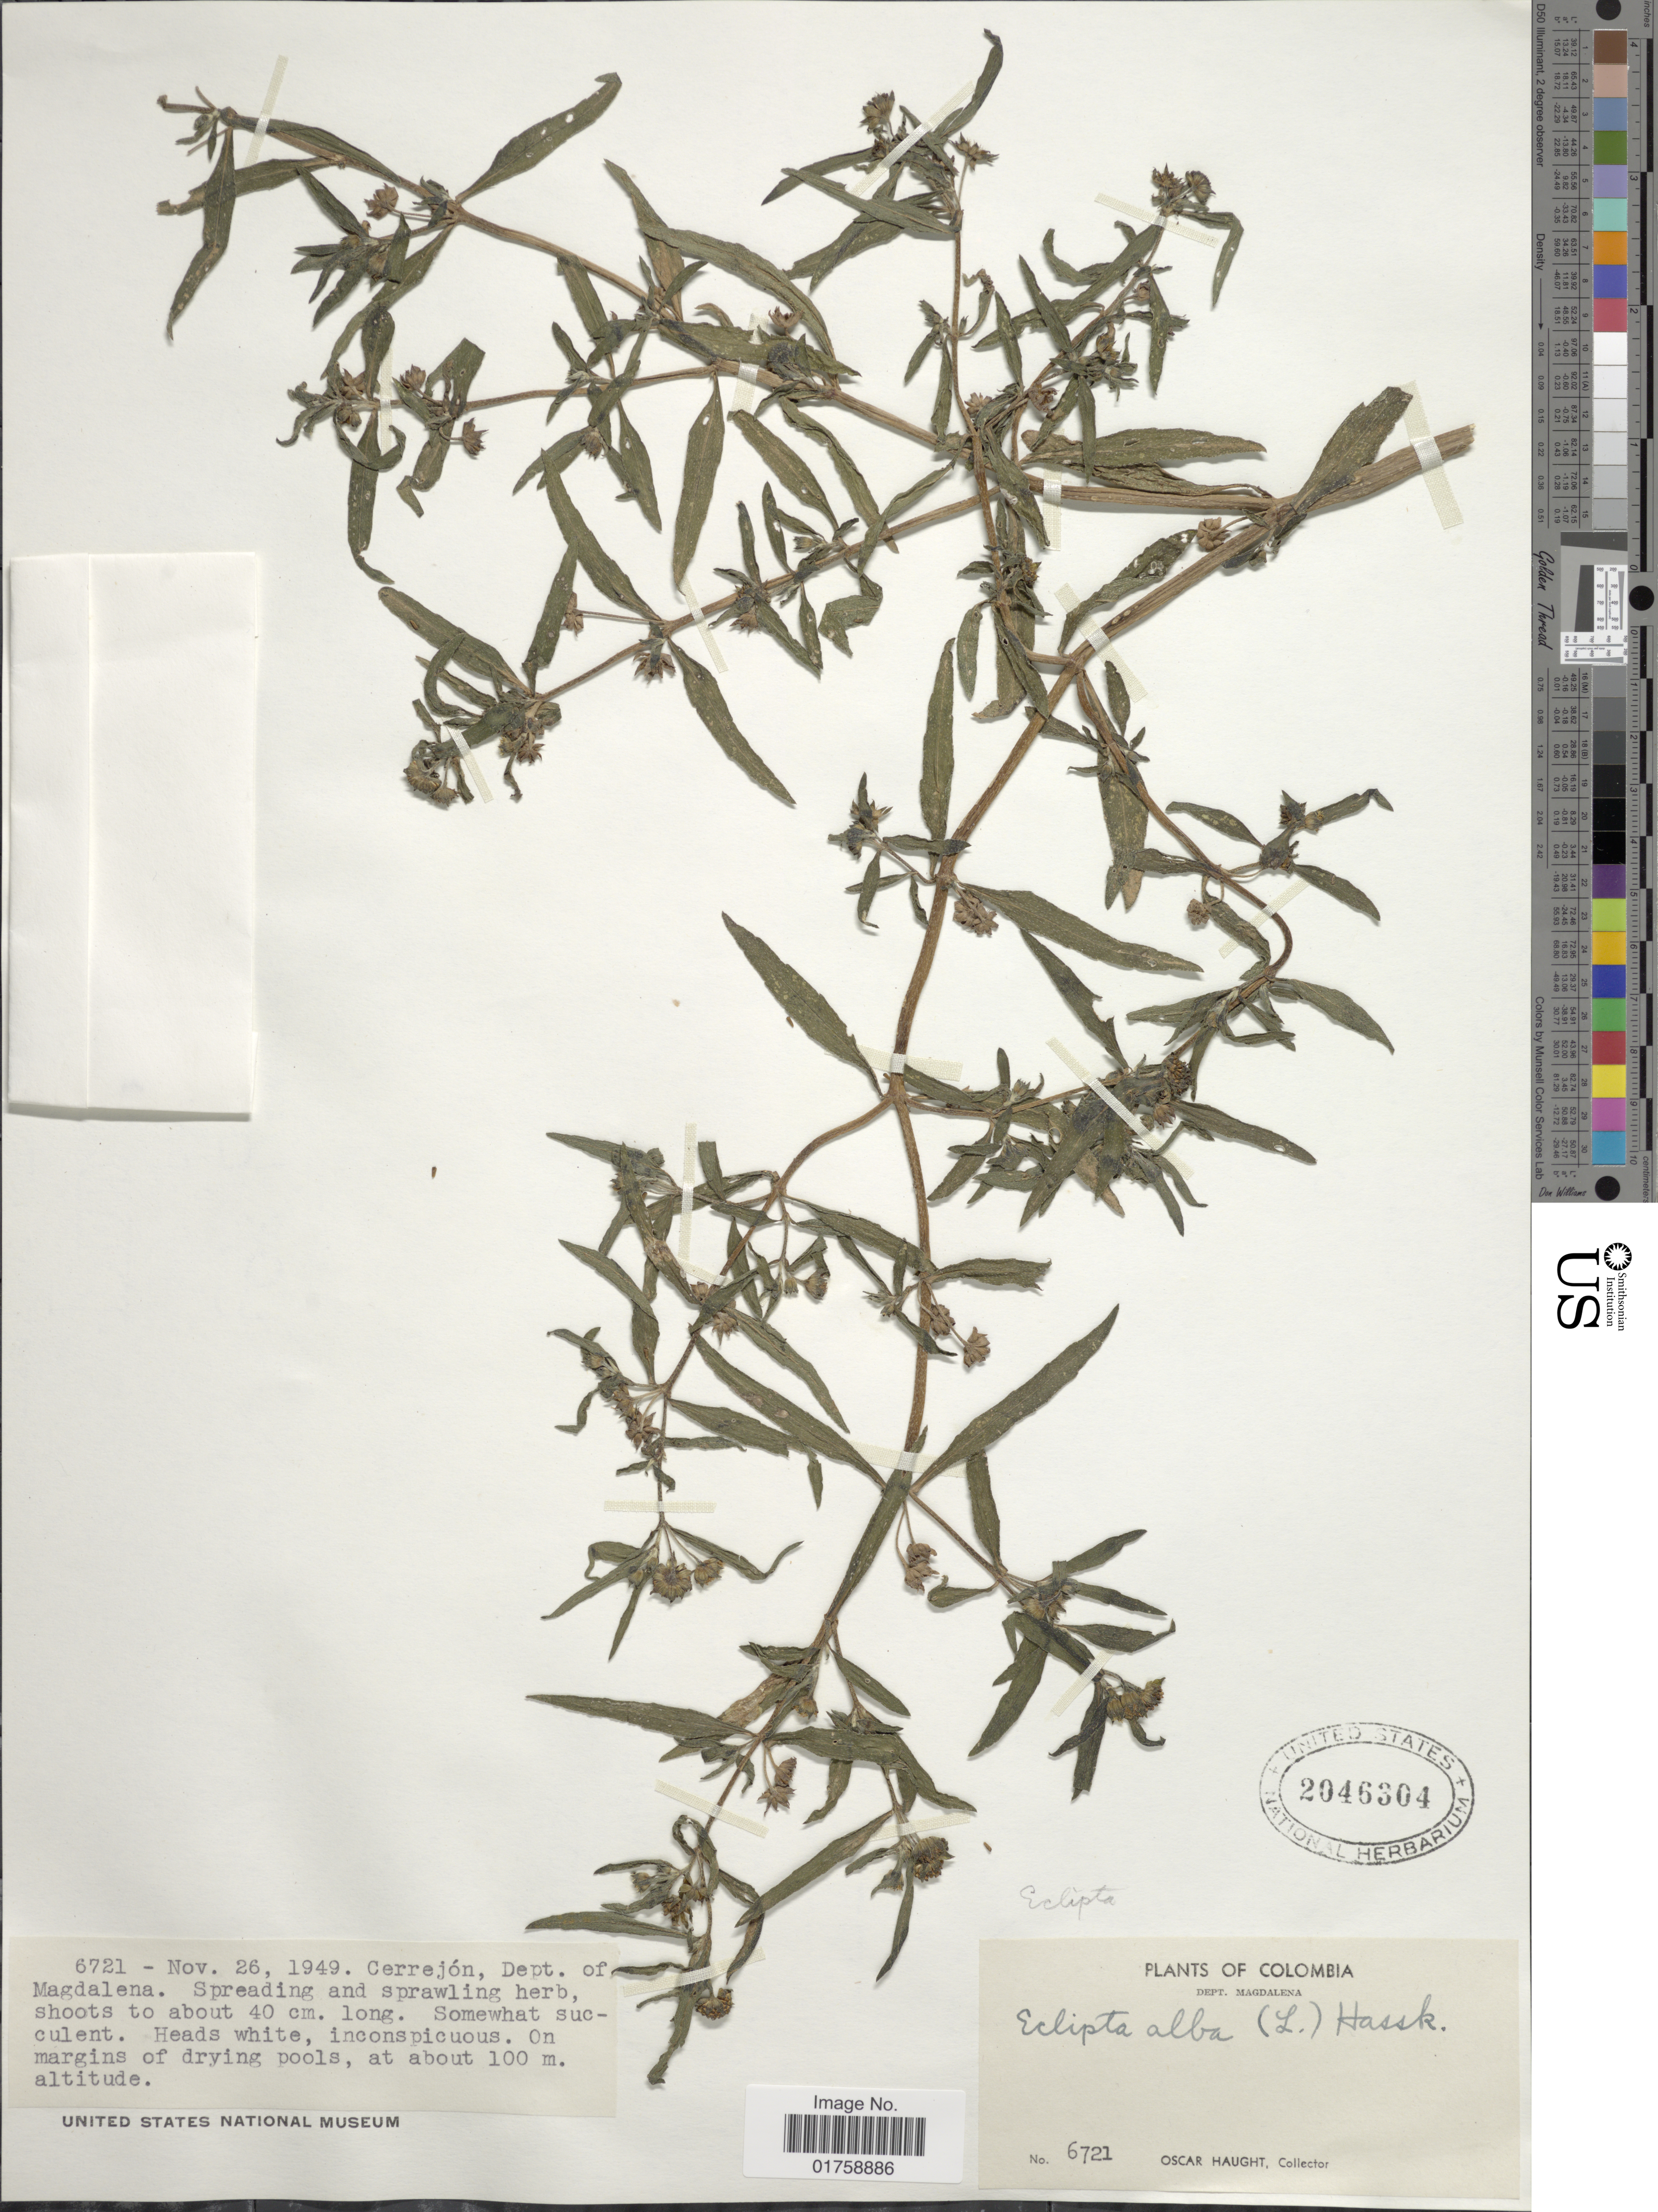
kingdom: Plantae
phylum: Tracheophyta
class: Magnoliopsida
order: Asterales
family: Asteraceae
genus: Eclipta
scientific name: Eclipta alba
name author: (L.) Hassk.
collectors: O. L. Haught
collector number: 5721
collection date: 1949-11-26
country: Colombia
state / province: Magdalena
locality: Cerrejon, Dept. of Magdalena.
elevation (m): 100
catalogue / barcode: US 2046304